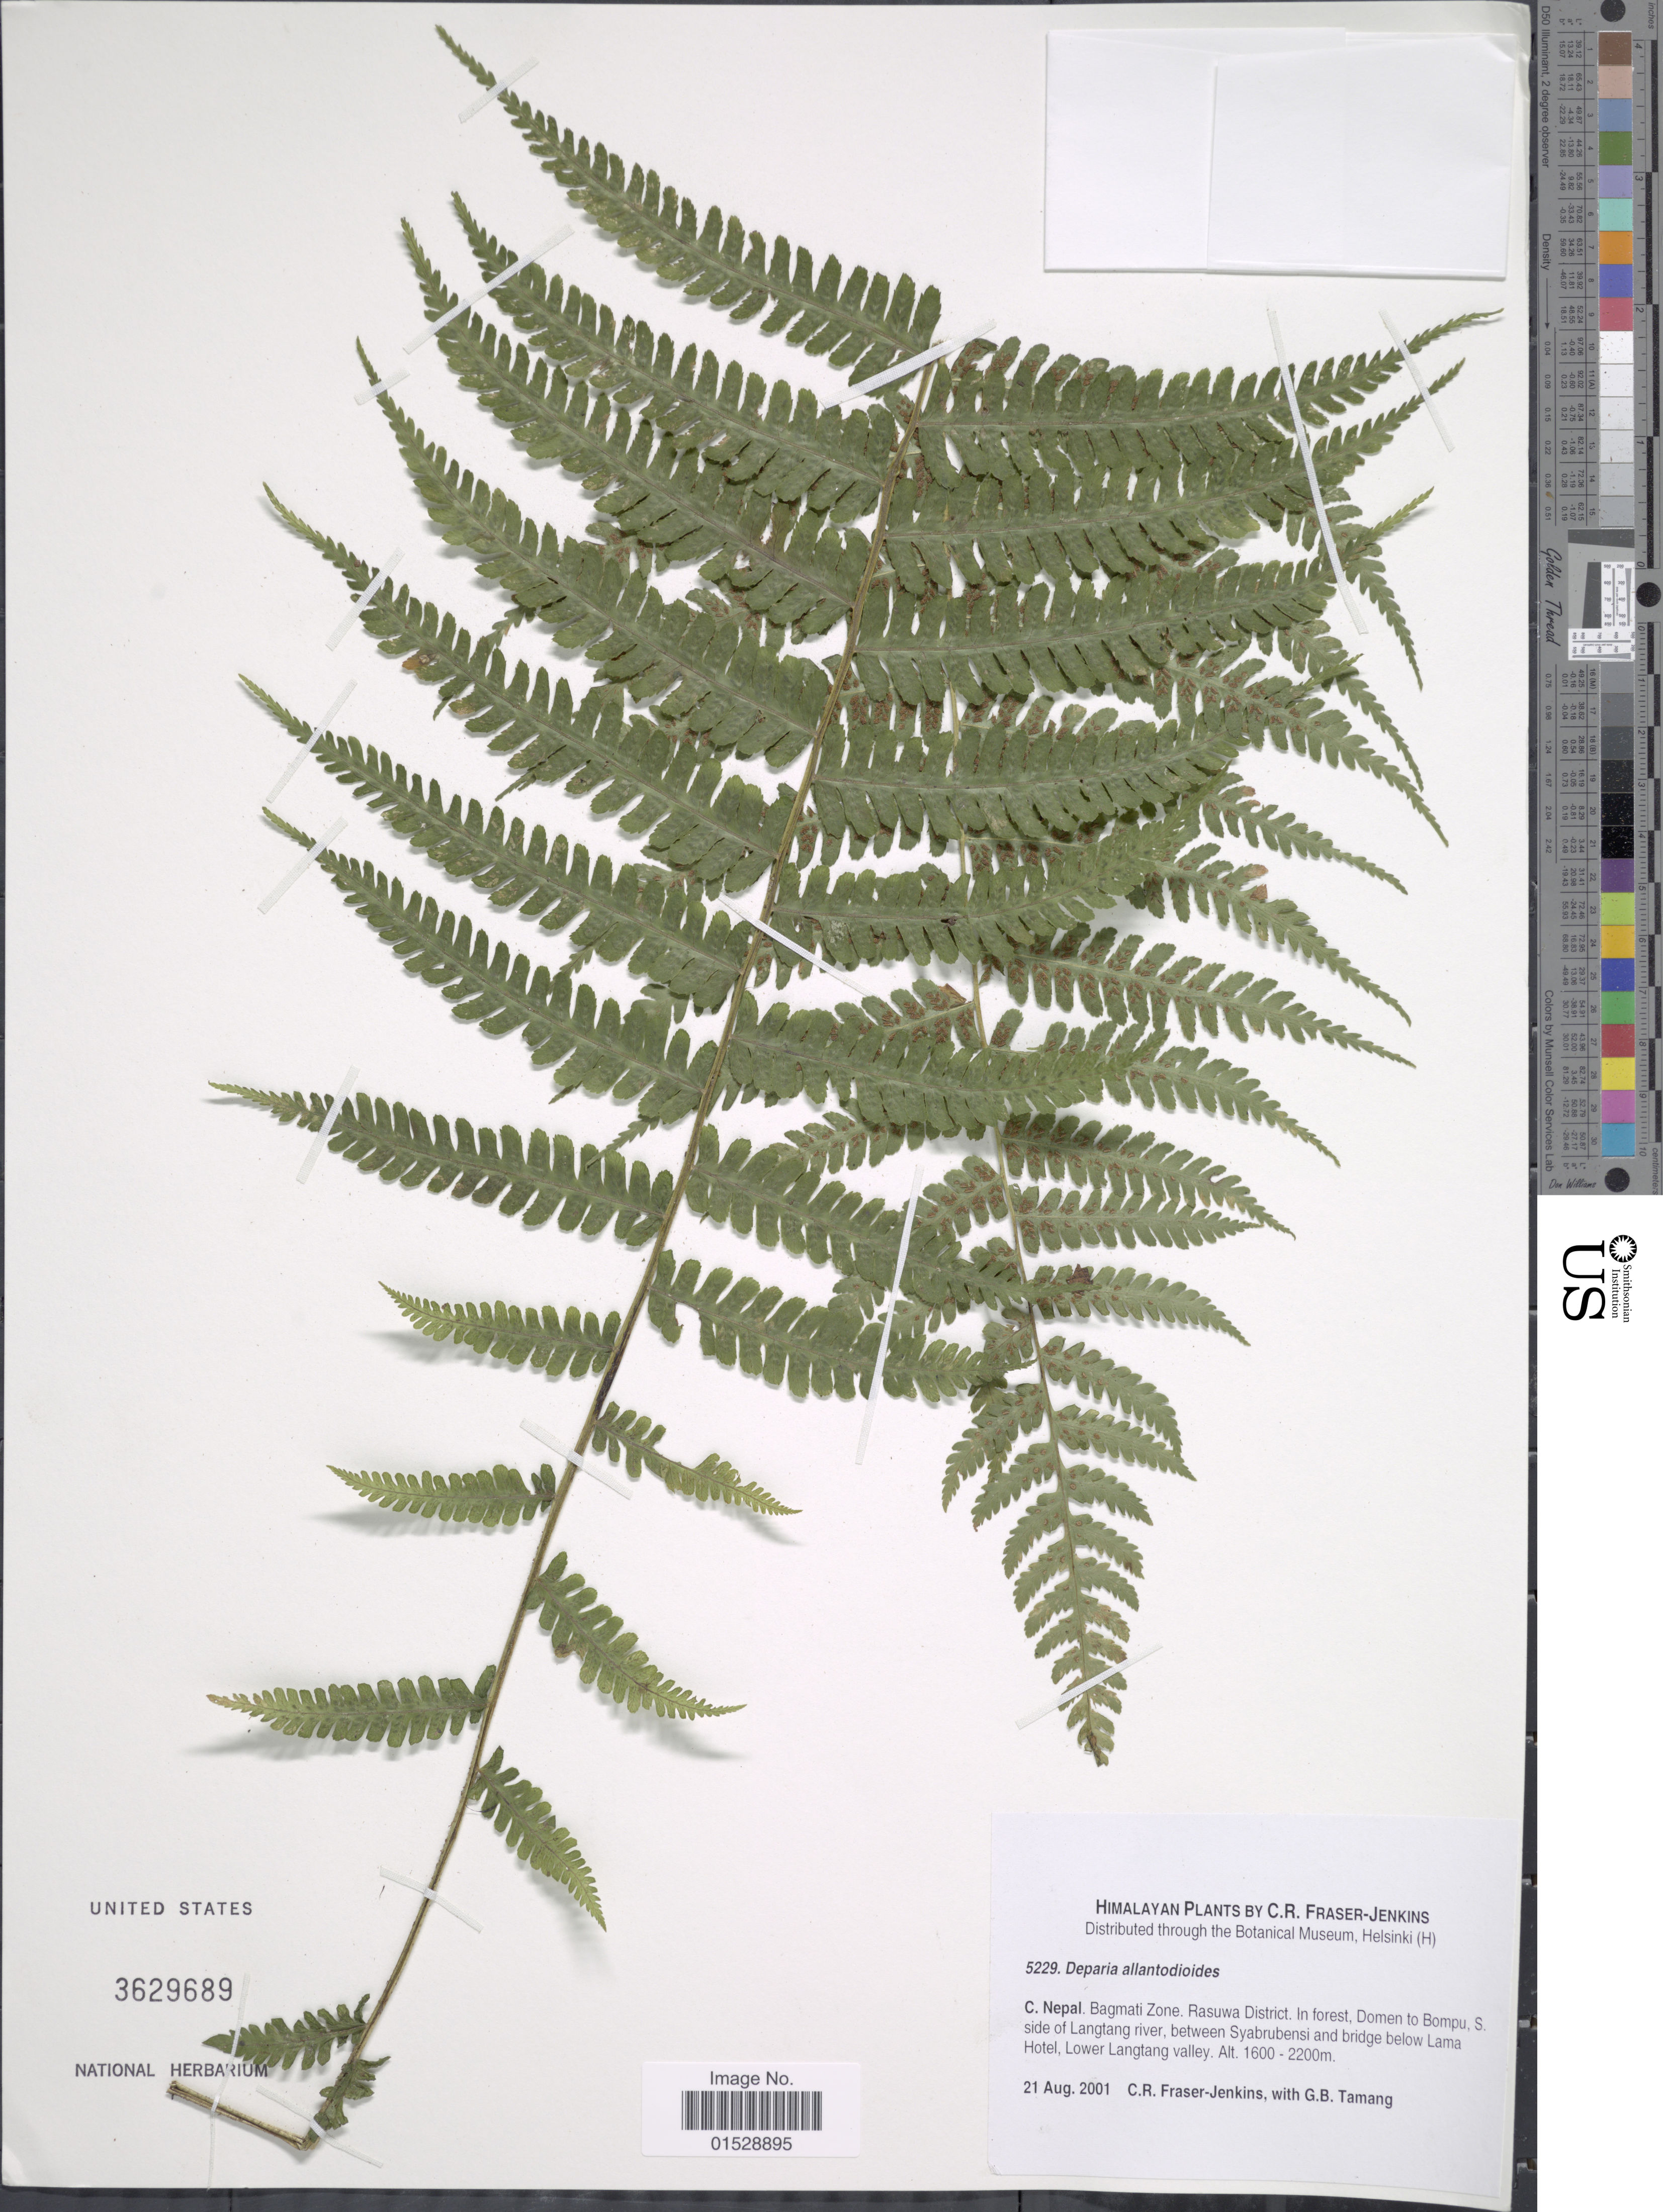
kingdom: Plantae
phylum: Tracheophyta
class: Polypodiopsida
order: Polypodiales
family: Athyriaceae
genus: Deparia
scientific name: Deparia allantodioides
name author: (Bedd.) M. Kato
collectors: C. R. Fraser-Jenkins & G. Tamang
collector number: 5229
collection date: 2001-08-21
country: Nepal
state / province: Bagmati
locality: Himalaya, c. Nepal, Bagmati Zone, Rasuwa District, in forest, Domen to Bompu, S side of Langtang river, between Syabrubensi and bridge below Lama Hotel, Lower Langtang valley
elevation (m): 1600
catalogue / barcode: US 3629689